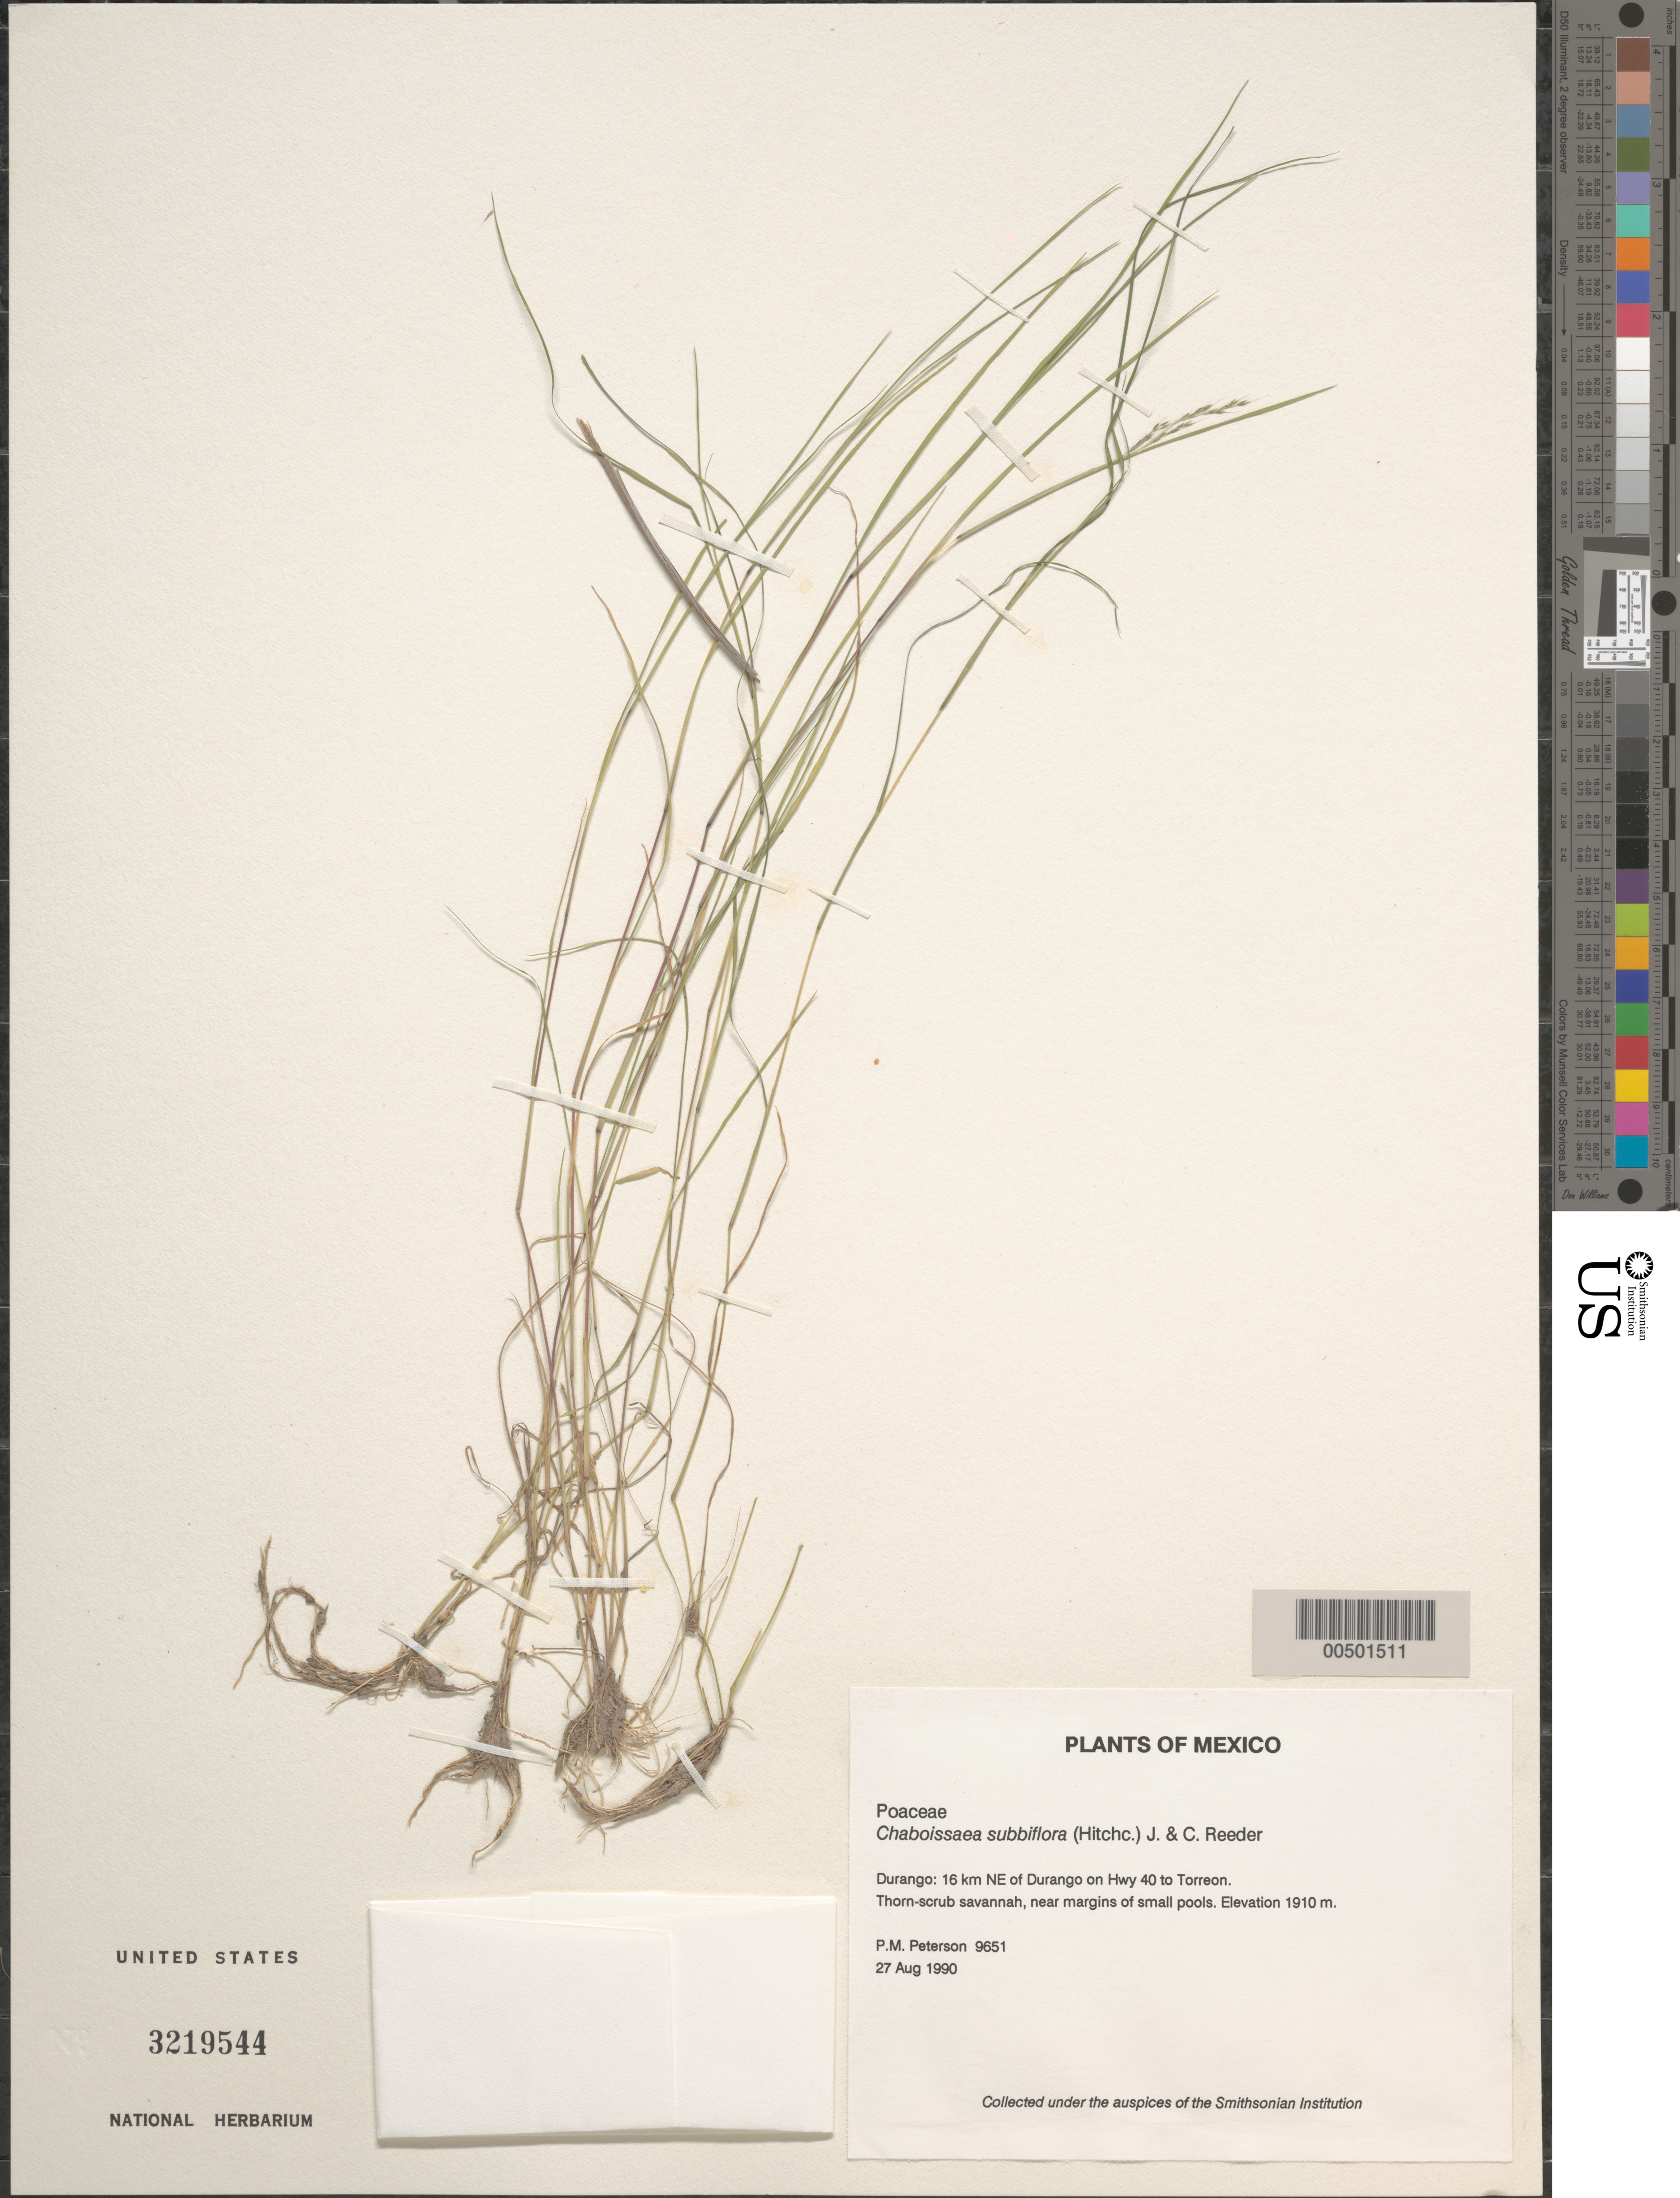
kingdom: Plantae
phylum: Tracheophyta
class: Liliopsida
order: Poales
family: Poaceae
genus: Chaboissaea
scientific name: Chaboissaea subbiflora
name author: (Hitchc.) Reeder & C. Reeder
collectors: P. M. Peterson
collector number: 09651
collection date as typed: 27 Aug 1990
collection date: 1990-08-27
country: Mexico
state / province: Durango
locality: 16 km NE of Durango on Hwy 40 to Torreon.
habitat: Thorn-scrub savannah, near margins of small pools.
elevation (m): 1910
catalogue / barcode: US 3219544